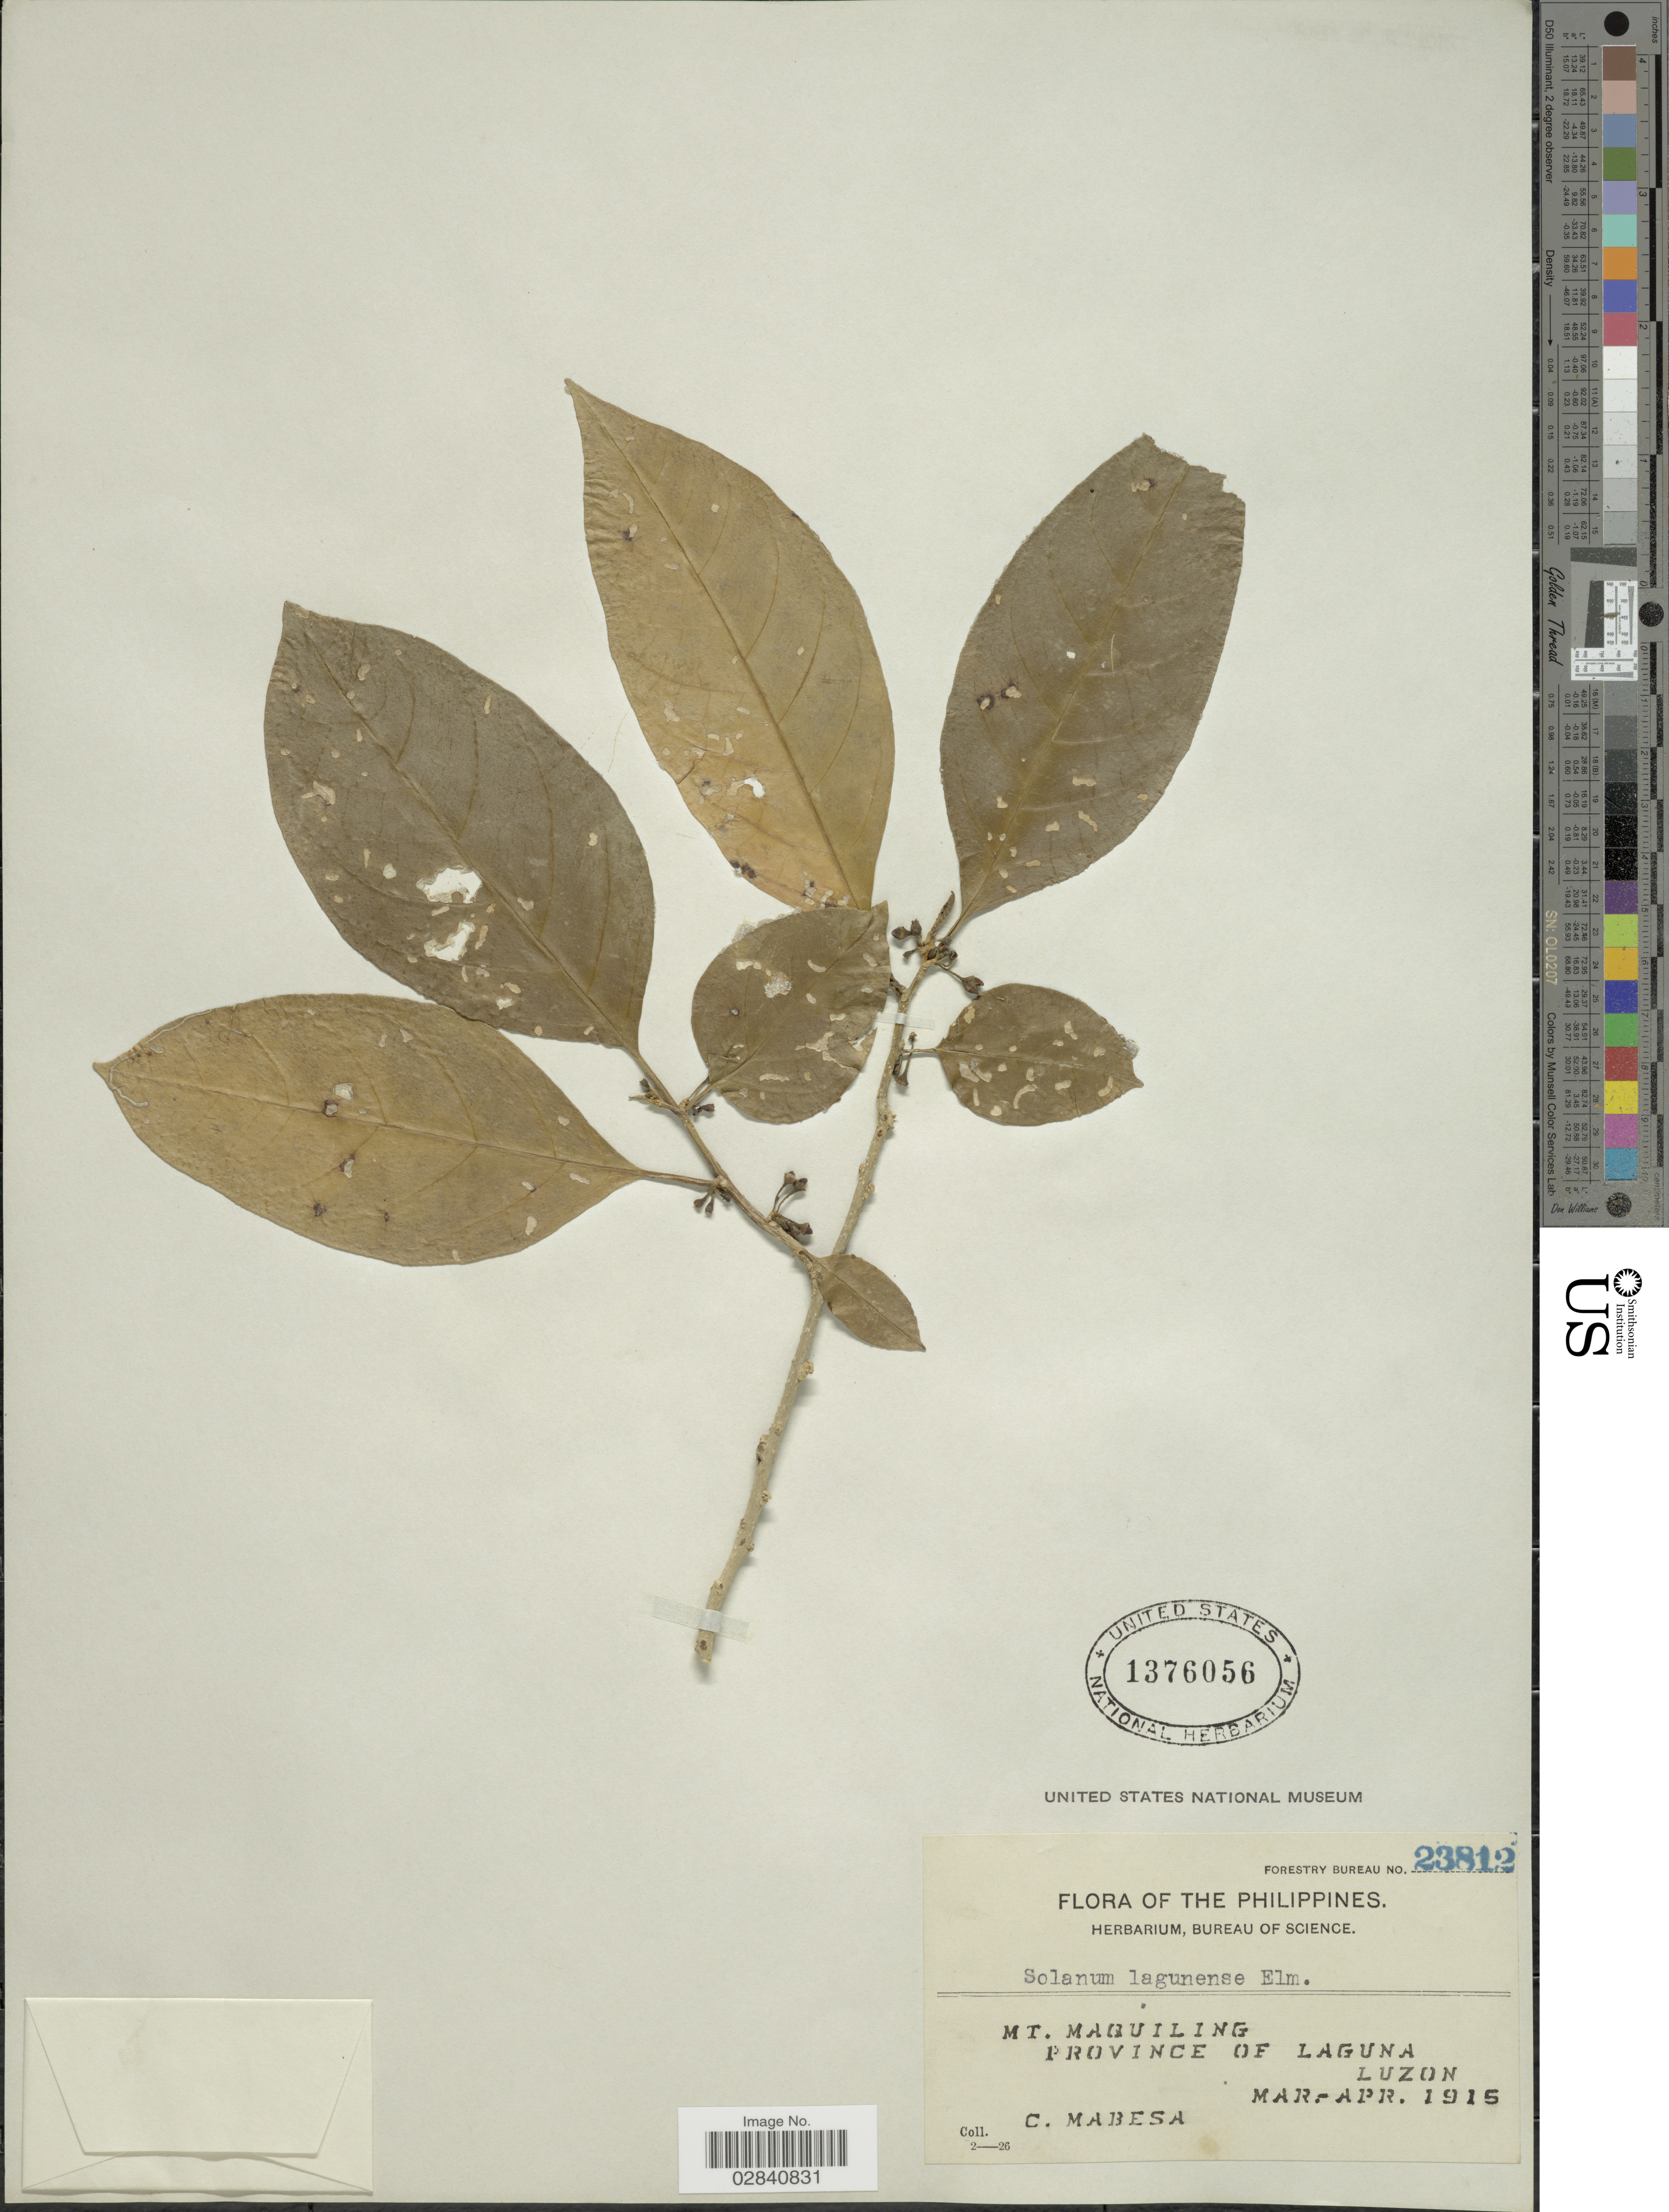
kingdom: Plantae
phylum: Tracheophyta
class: Magnoliopsida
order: Solanales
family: Solanaceae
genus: Lycianthes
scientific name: Lycianthes lagunensis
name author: (Elmer) Bitter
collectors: C. Mabesa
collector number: Bureau of Science 23812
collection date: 1915-03/1915-04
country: Philippines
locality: Mt. Maquiling, Province of Laguna, Luzon.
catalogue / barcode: US 1376056